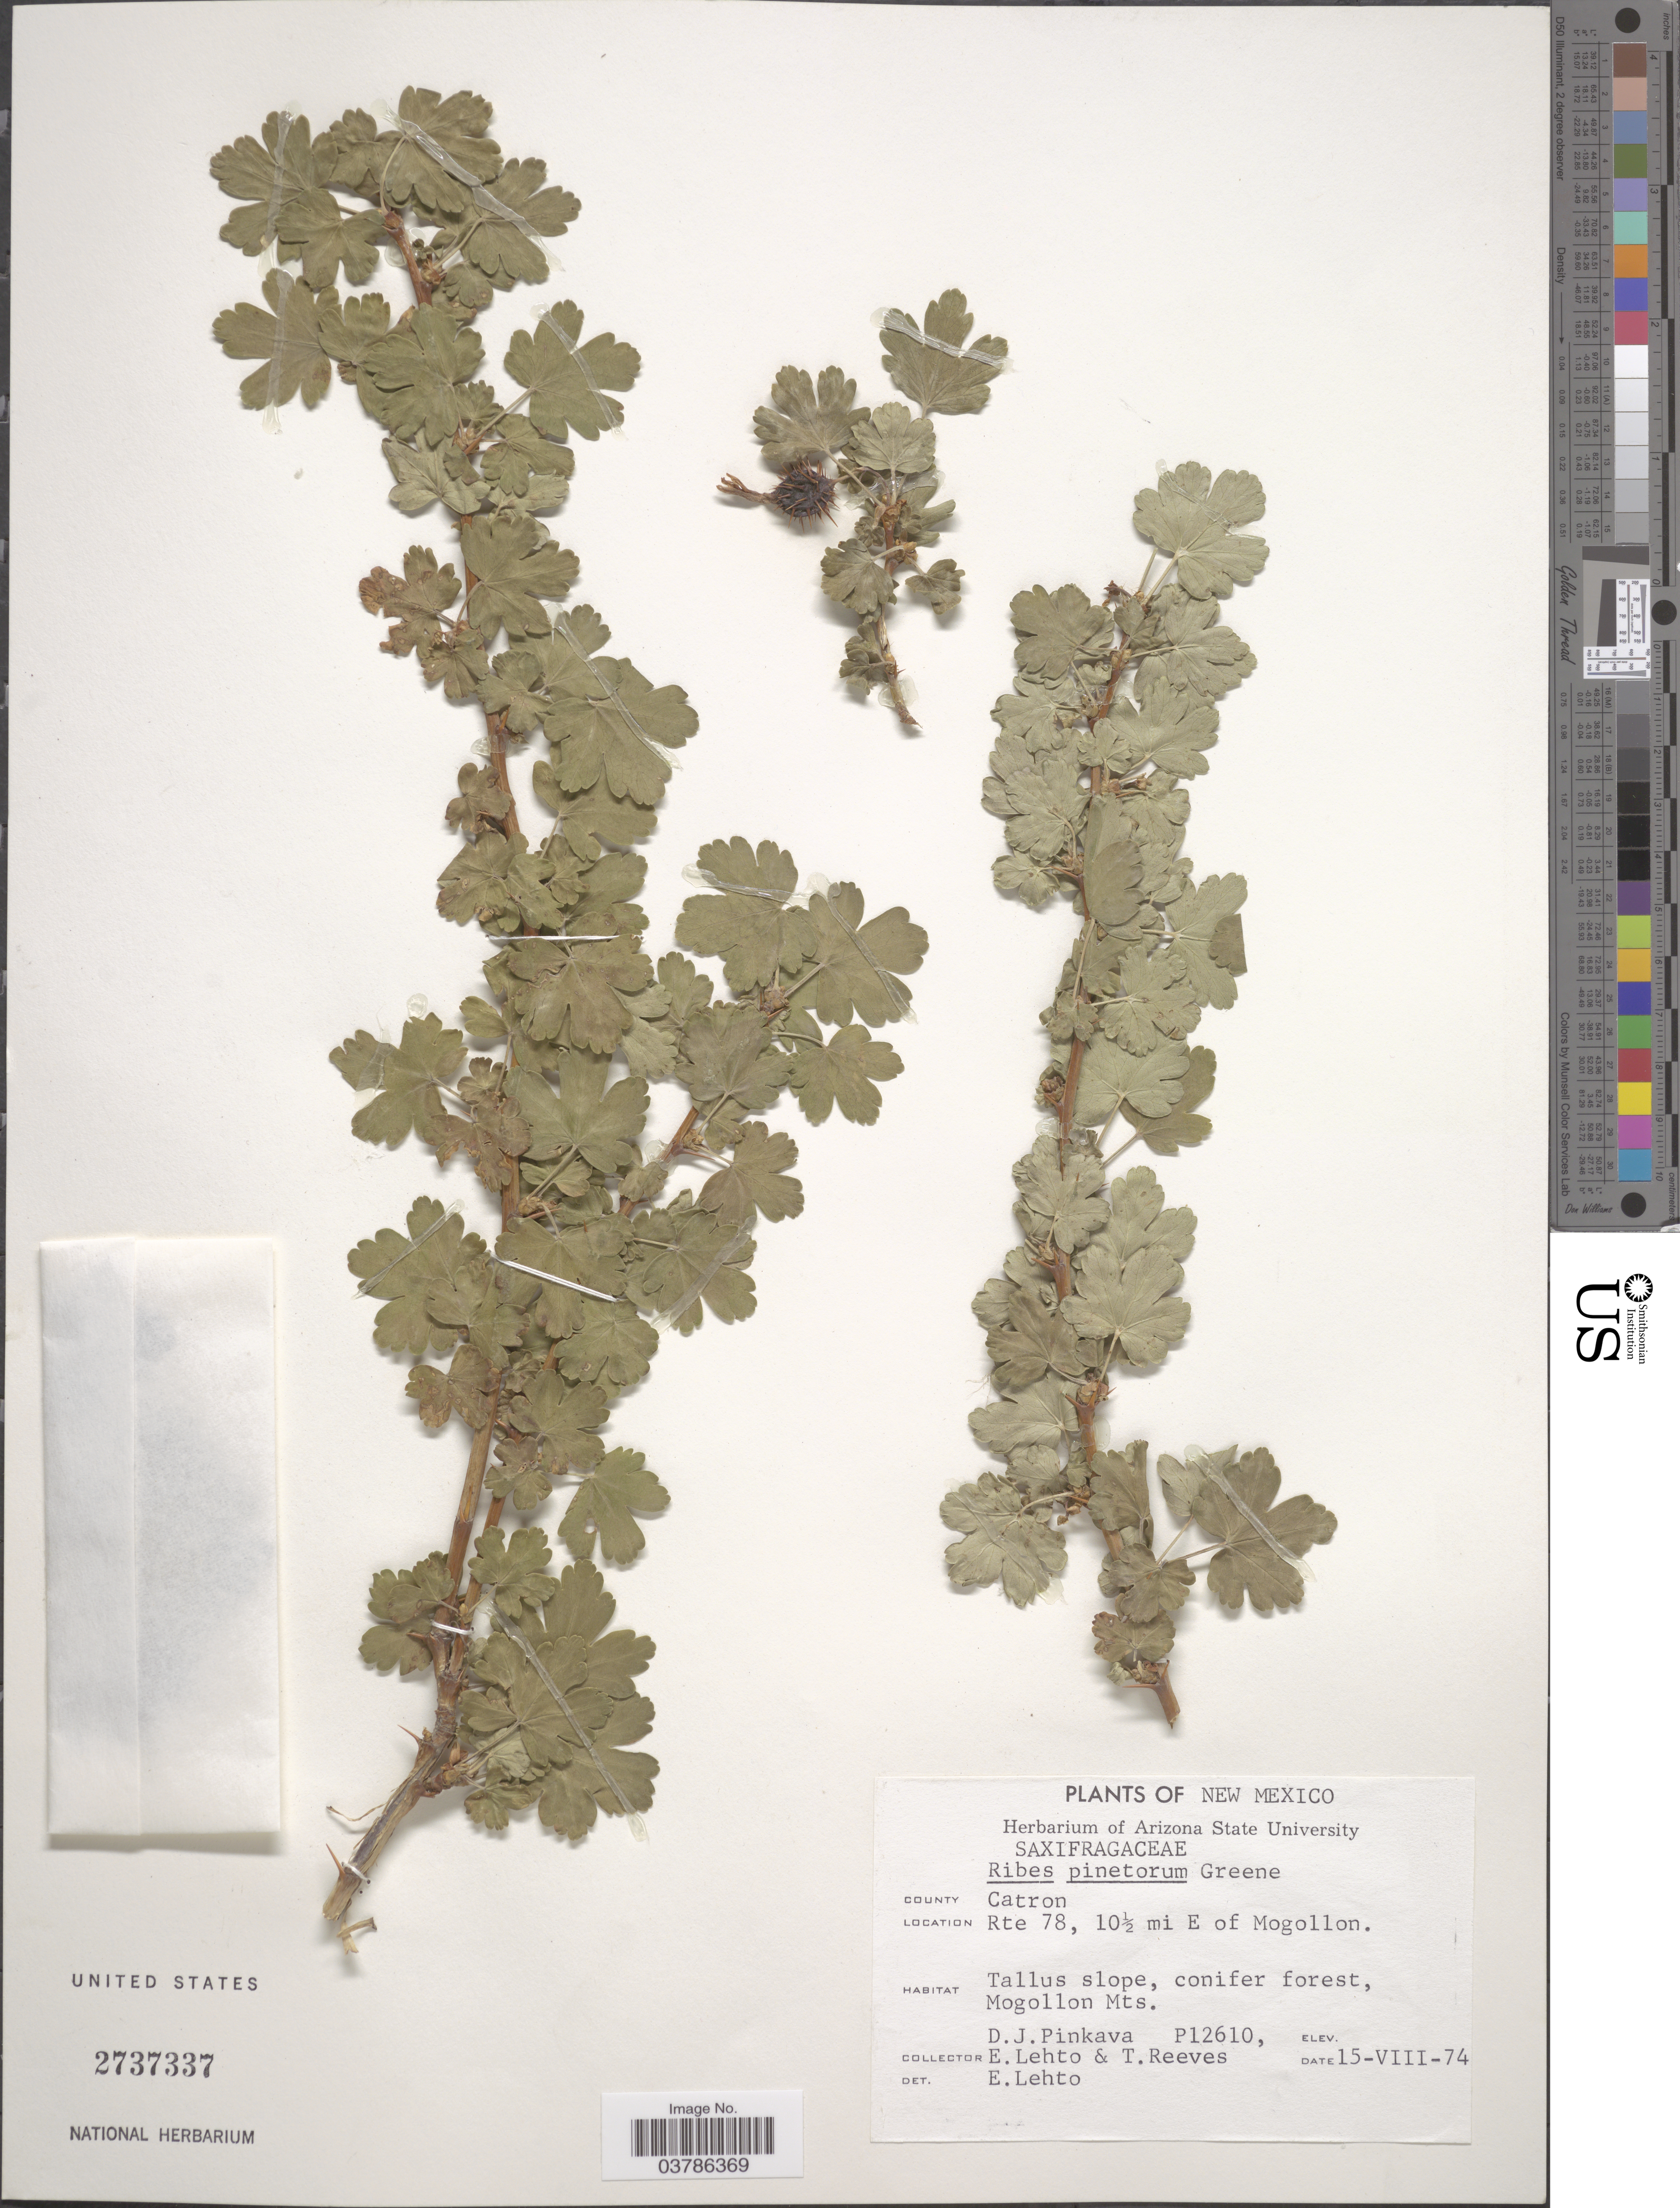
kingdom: Plantae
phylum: Tracheophyta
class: Magnoliopsida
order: Saxifragales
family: Grossulariaceae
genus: Ribes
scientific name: Ribes pinetorum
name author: Greene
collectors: D. J. Pinkava, E. Lehto & T. Reeves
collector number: P12610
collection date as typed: Transcribed d/m/y: 15/8/74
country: United States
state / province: New Mexico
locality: County Catron. Rte 78, 10½ mi E of Mogollon. Mogollon Mts.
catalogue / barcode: US 2737337